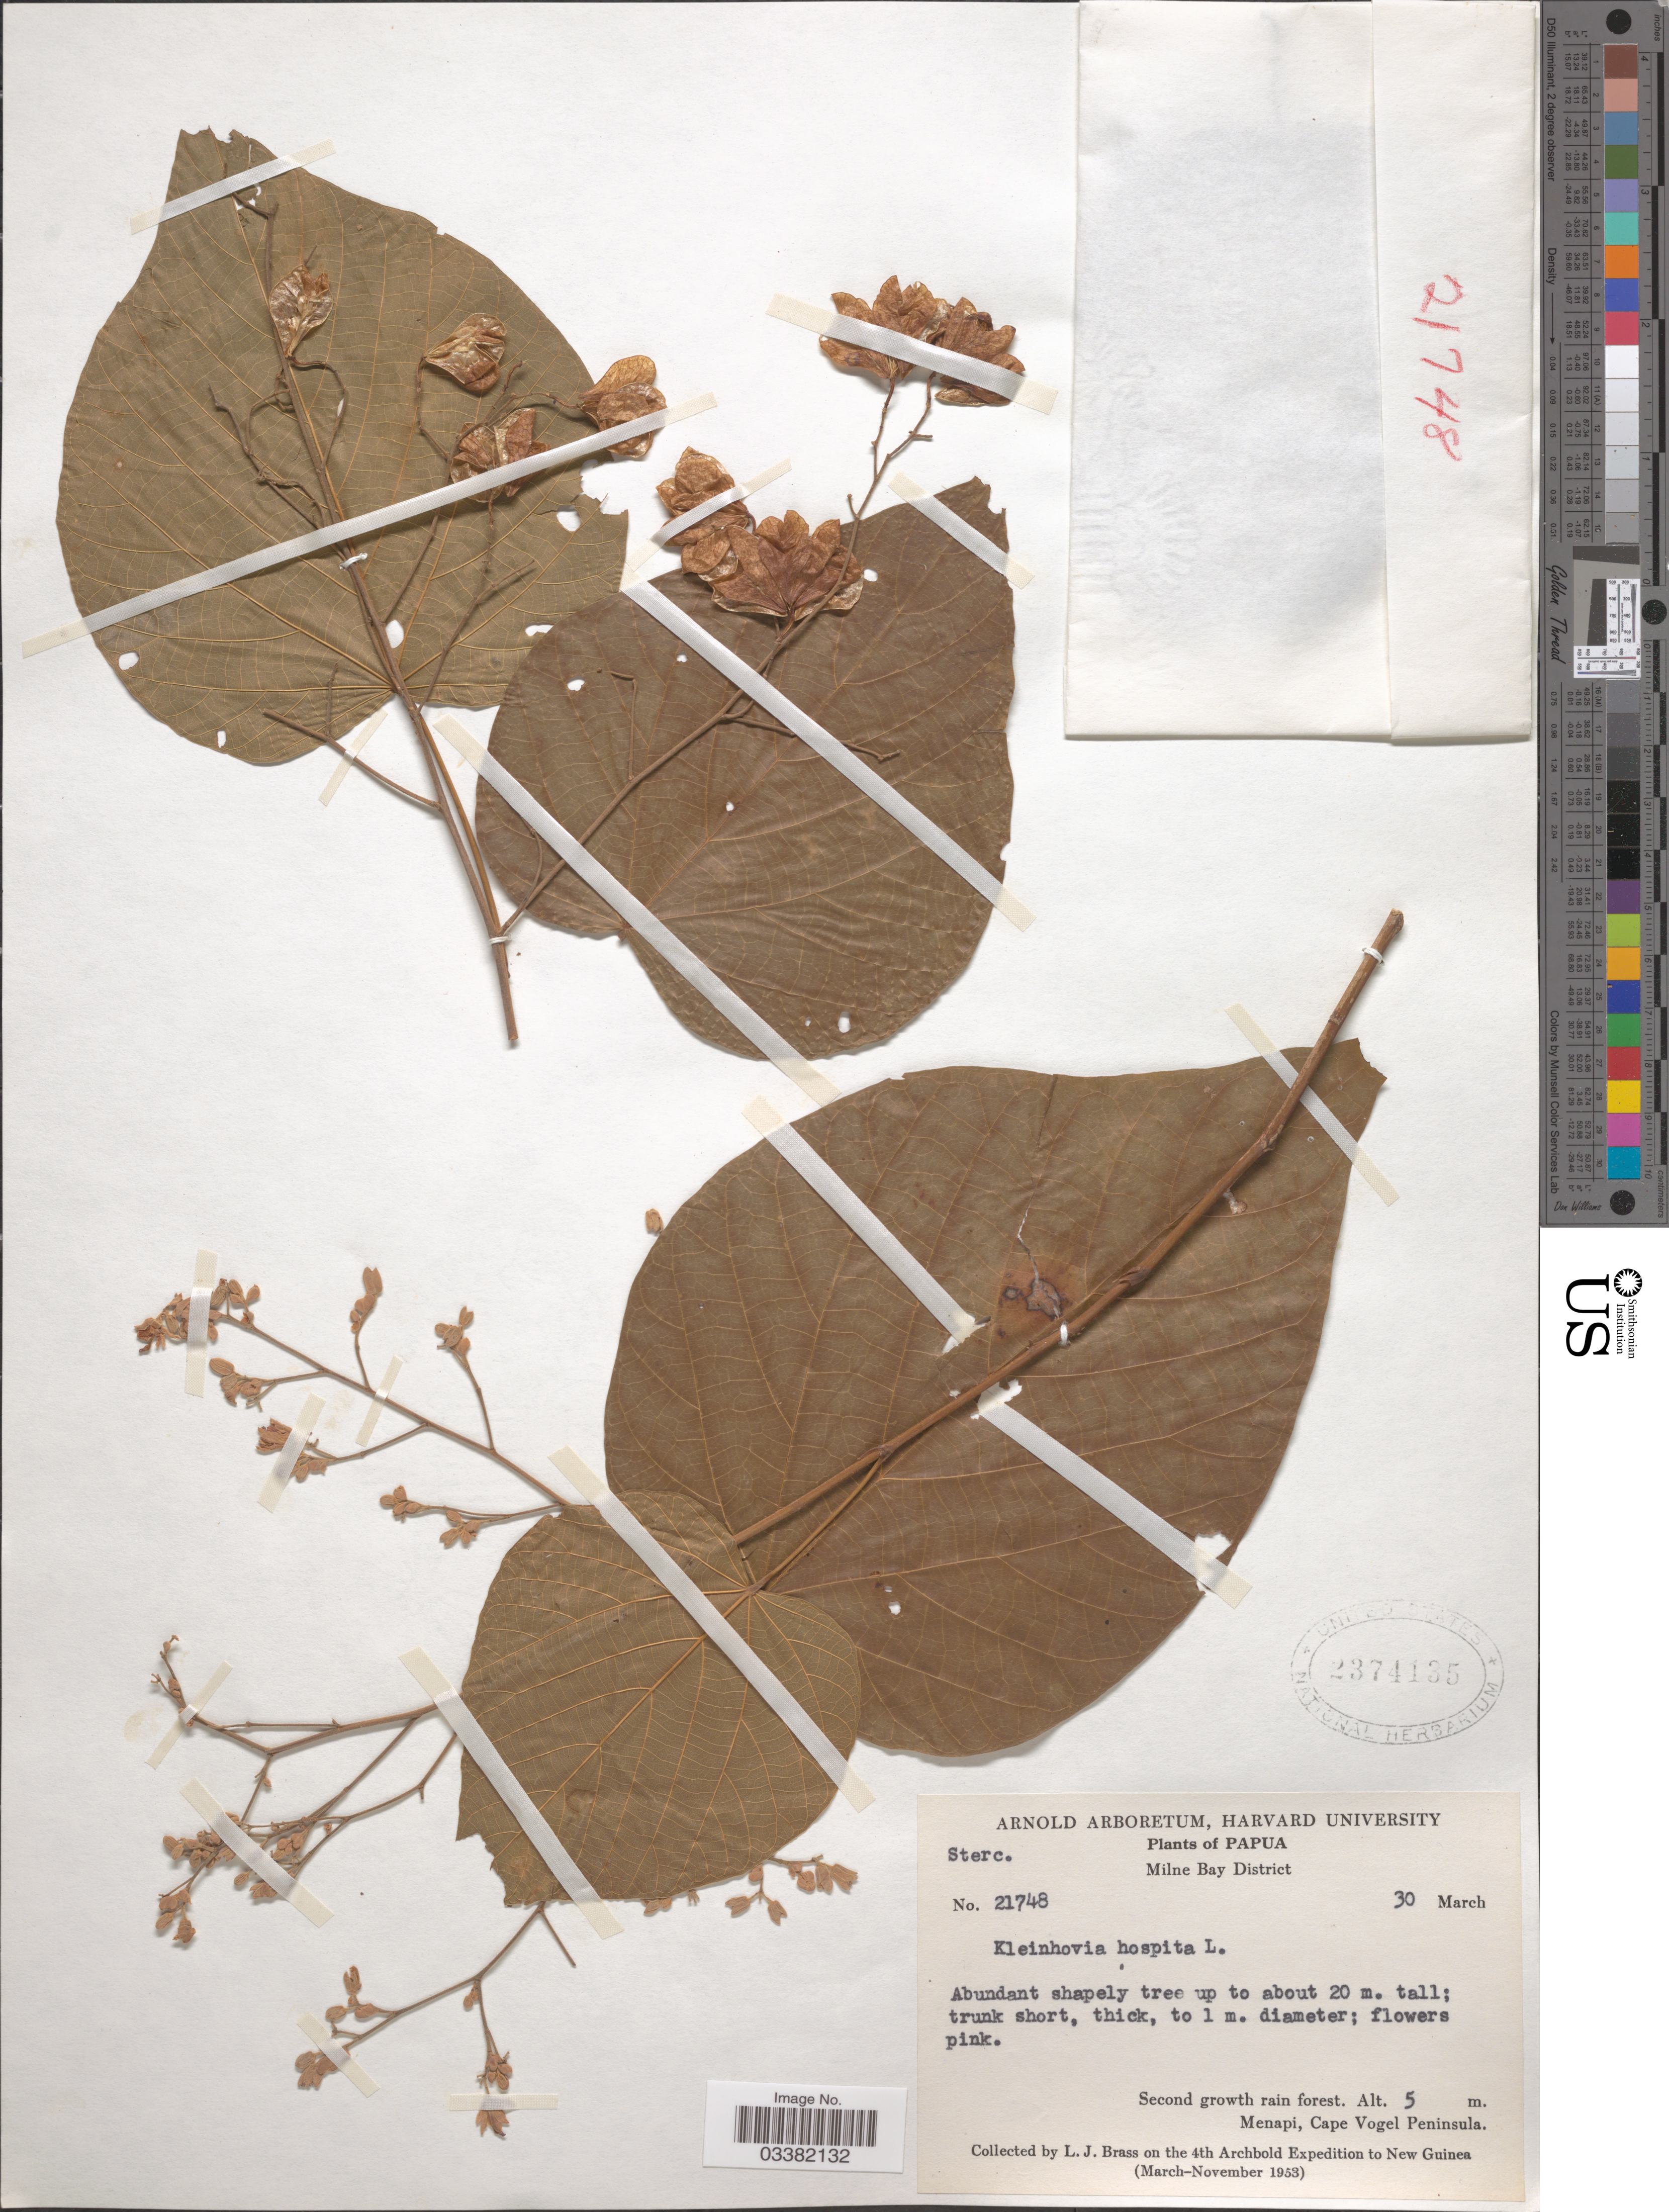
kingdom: Plantae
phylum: Tracheophyta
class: Magnoliopsida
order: Malvales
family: Malvaceae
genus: Kleinhovia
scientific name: Kleinhovia hospita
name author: L.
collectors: L. J. Brass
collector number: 21748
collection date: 1953-03-30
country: Papua New Guinea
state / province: Milne Bay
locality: Papua. Milne Bay District. Menapi, Cape Vogel Peninsula. New Guinea.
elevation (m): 5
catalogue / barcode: US 2374135